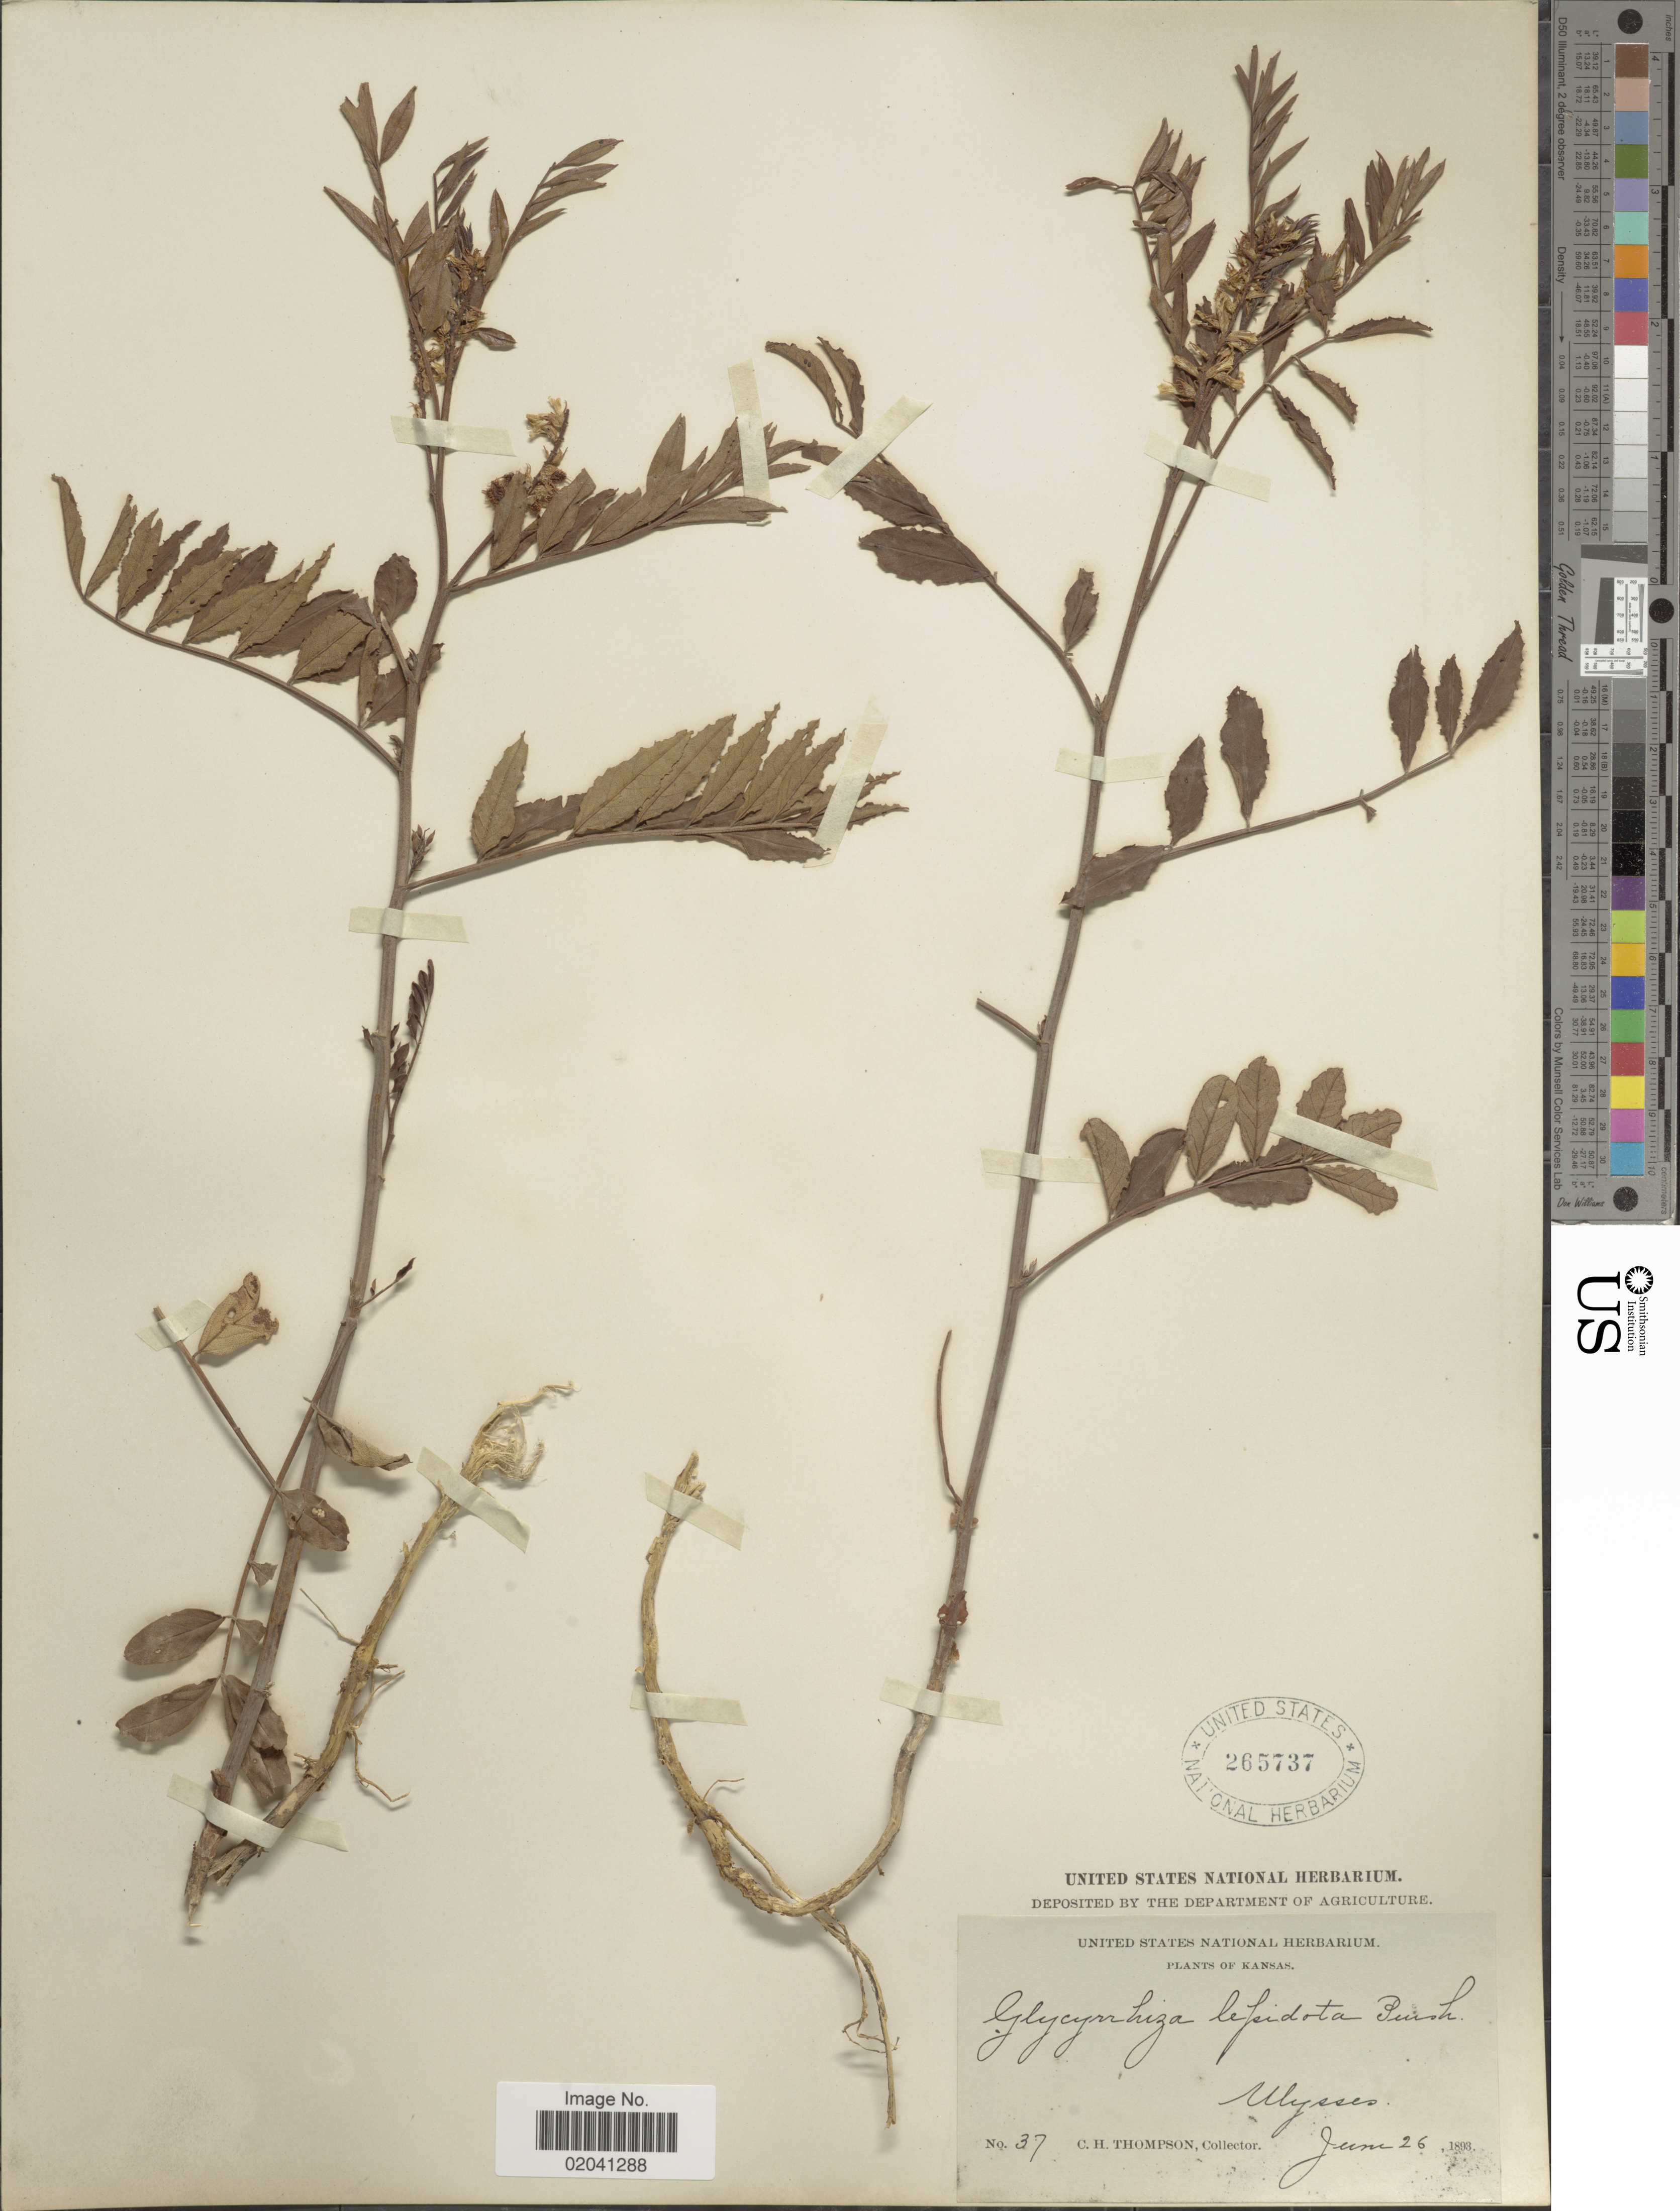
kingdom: Plantae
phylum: Tracheophyta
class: Magnoliopsida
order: Fabales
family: Fabaceae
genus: Glycyrrhiza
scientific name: Glycyrrhiza lepidota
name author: Pursh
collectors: C. H. Thompson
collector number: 37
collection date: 1893-06-26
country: United States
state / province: Kansas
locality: Ulysses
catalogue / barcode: US 265737